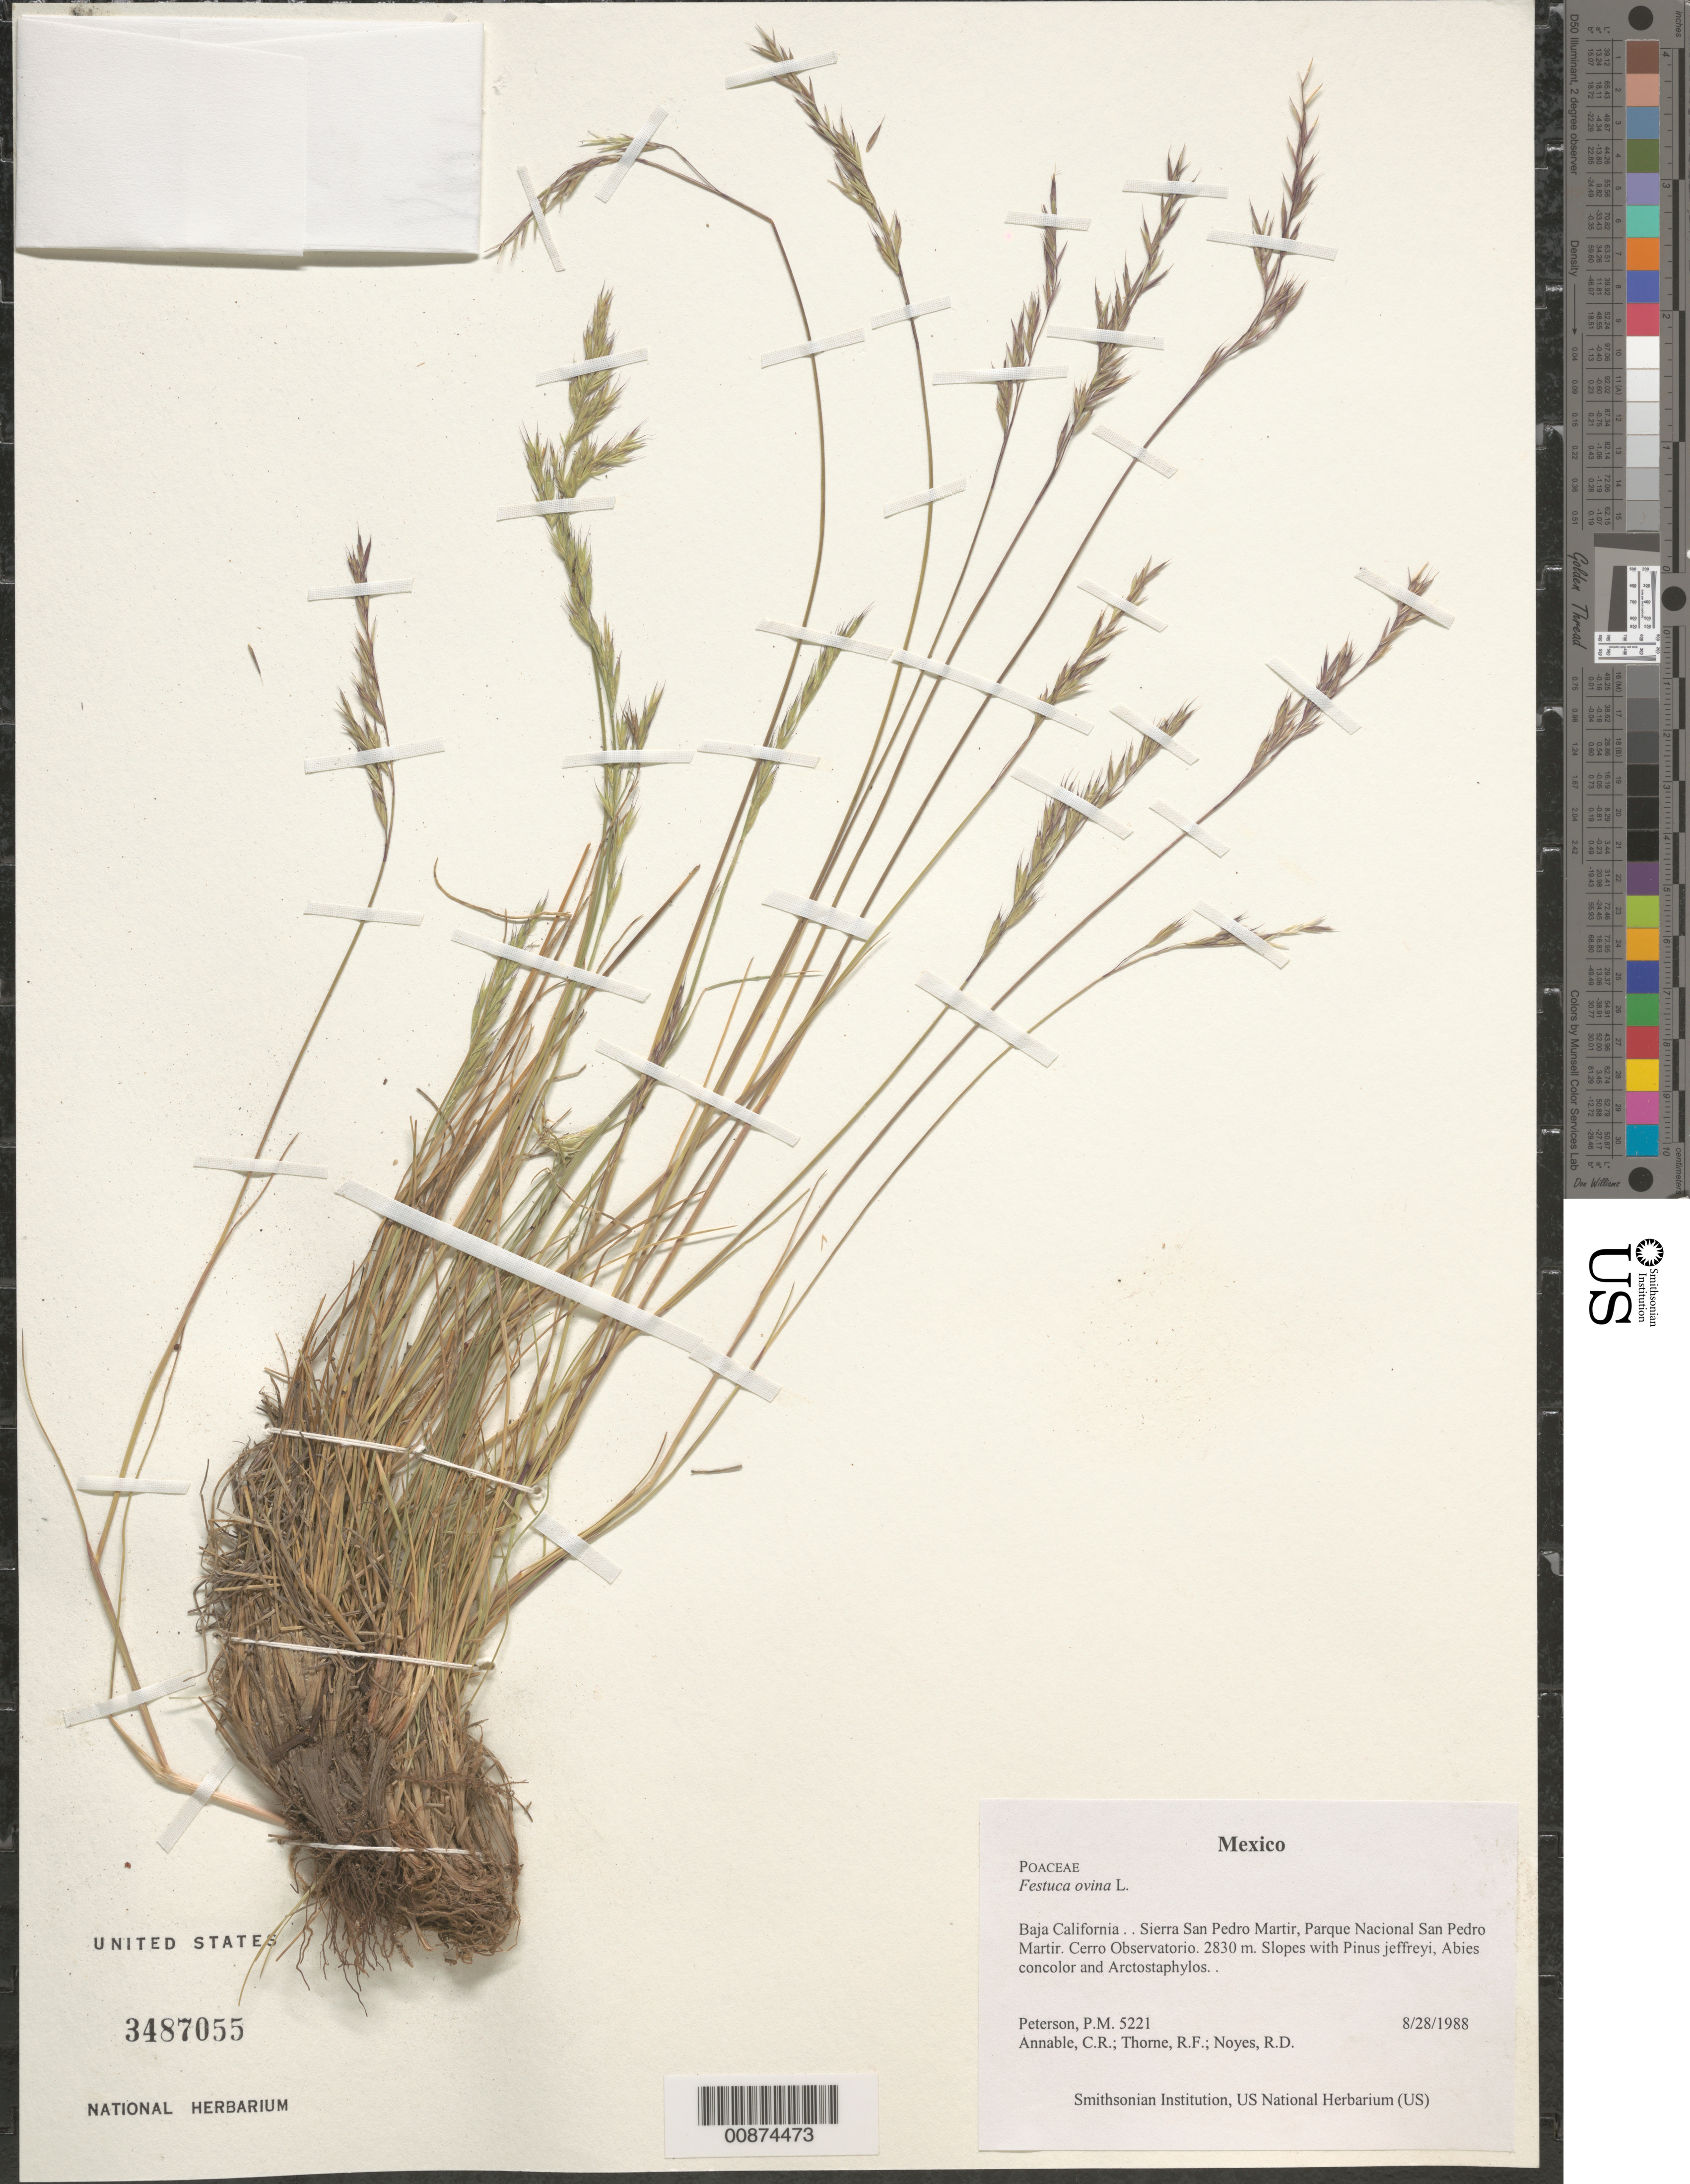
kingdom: Plantae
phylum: Tracheophyta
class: Liliopsida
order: Poales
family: Poaceae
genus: Festuca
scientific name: Festuca ovina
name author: Hack.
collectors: P. M. Peterson, C. R. Annable, R. F. Thorne & R. Noyes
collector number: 05221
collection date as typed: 28 Aug 1988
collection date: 1988-08-28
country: Mexico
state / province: Baja California Norte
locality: Sierra San Pedro Martir, Parque Nacional San Pedro Martir. Cerro Observatorio.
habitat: Slopes with Pinus jeffreyi, Abies concolor and Arctostaphylos.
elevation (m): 2830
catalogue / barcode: US 3487055